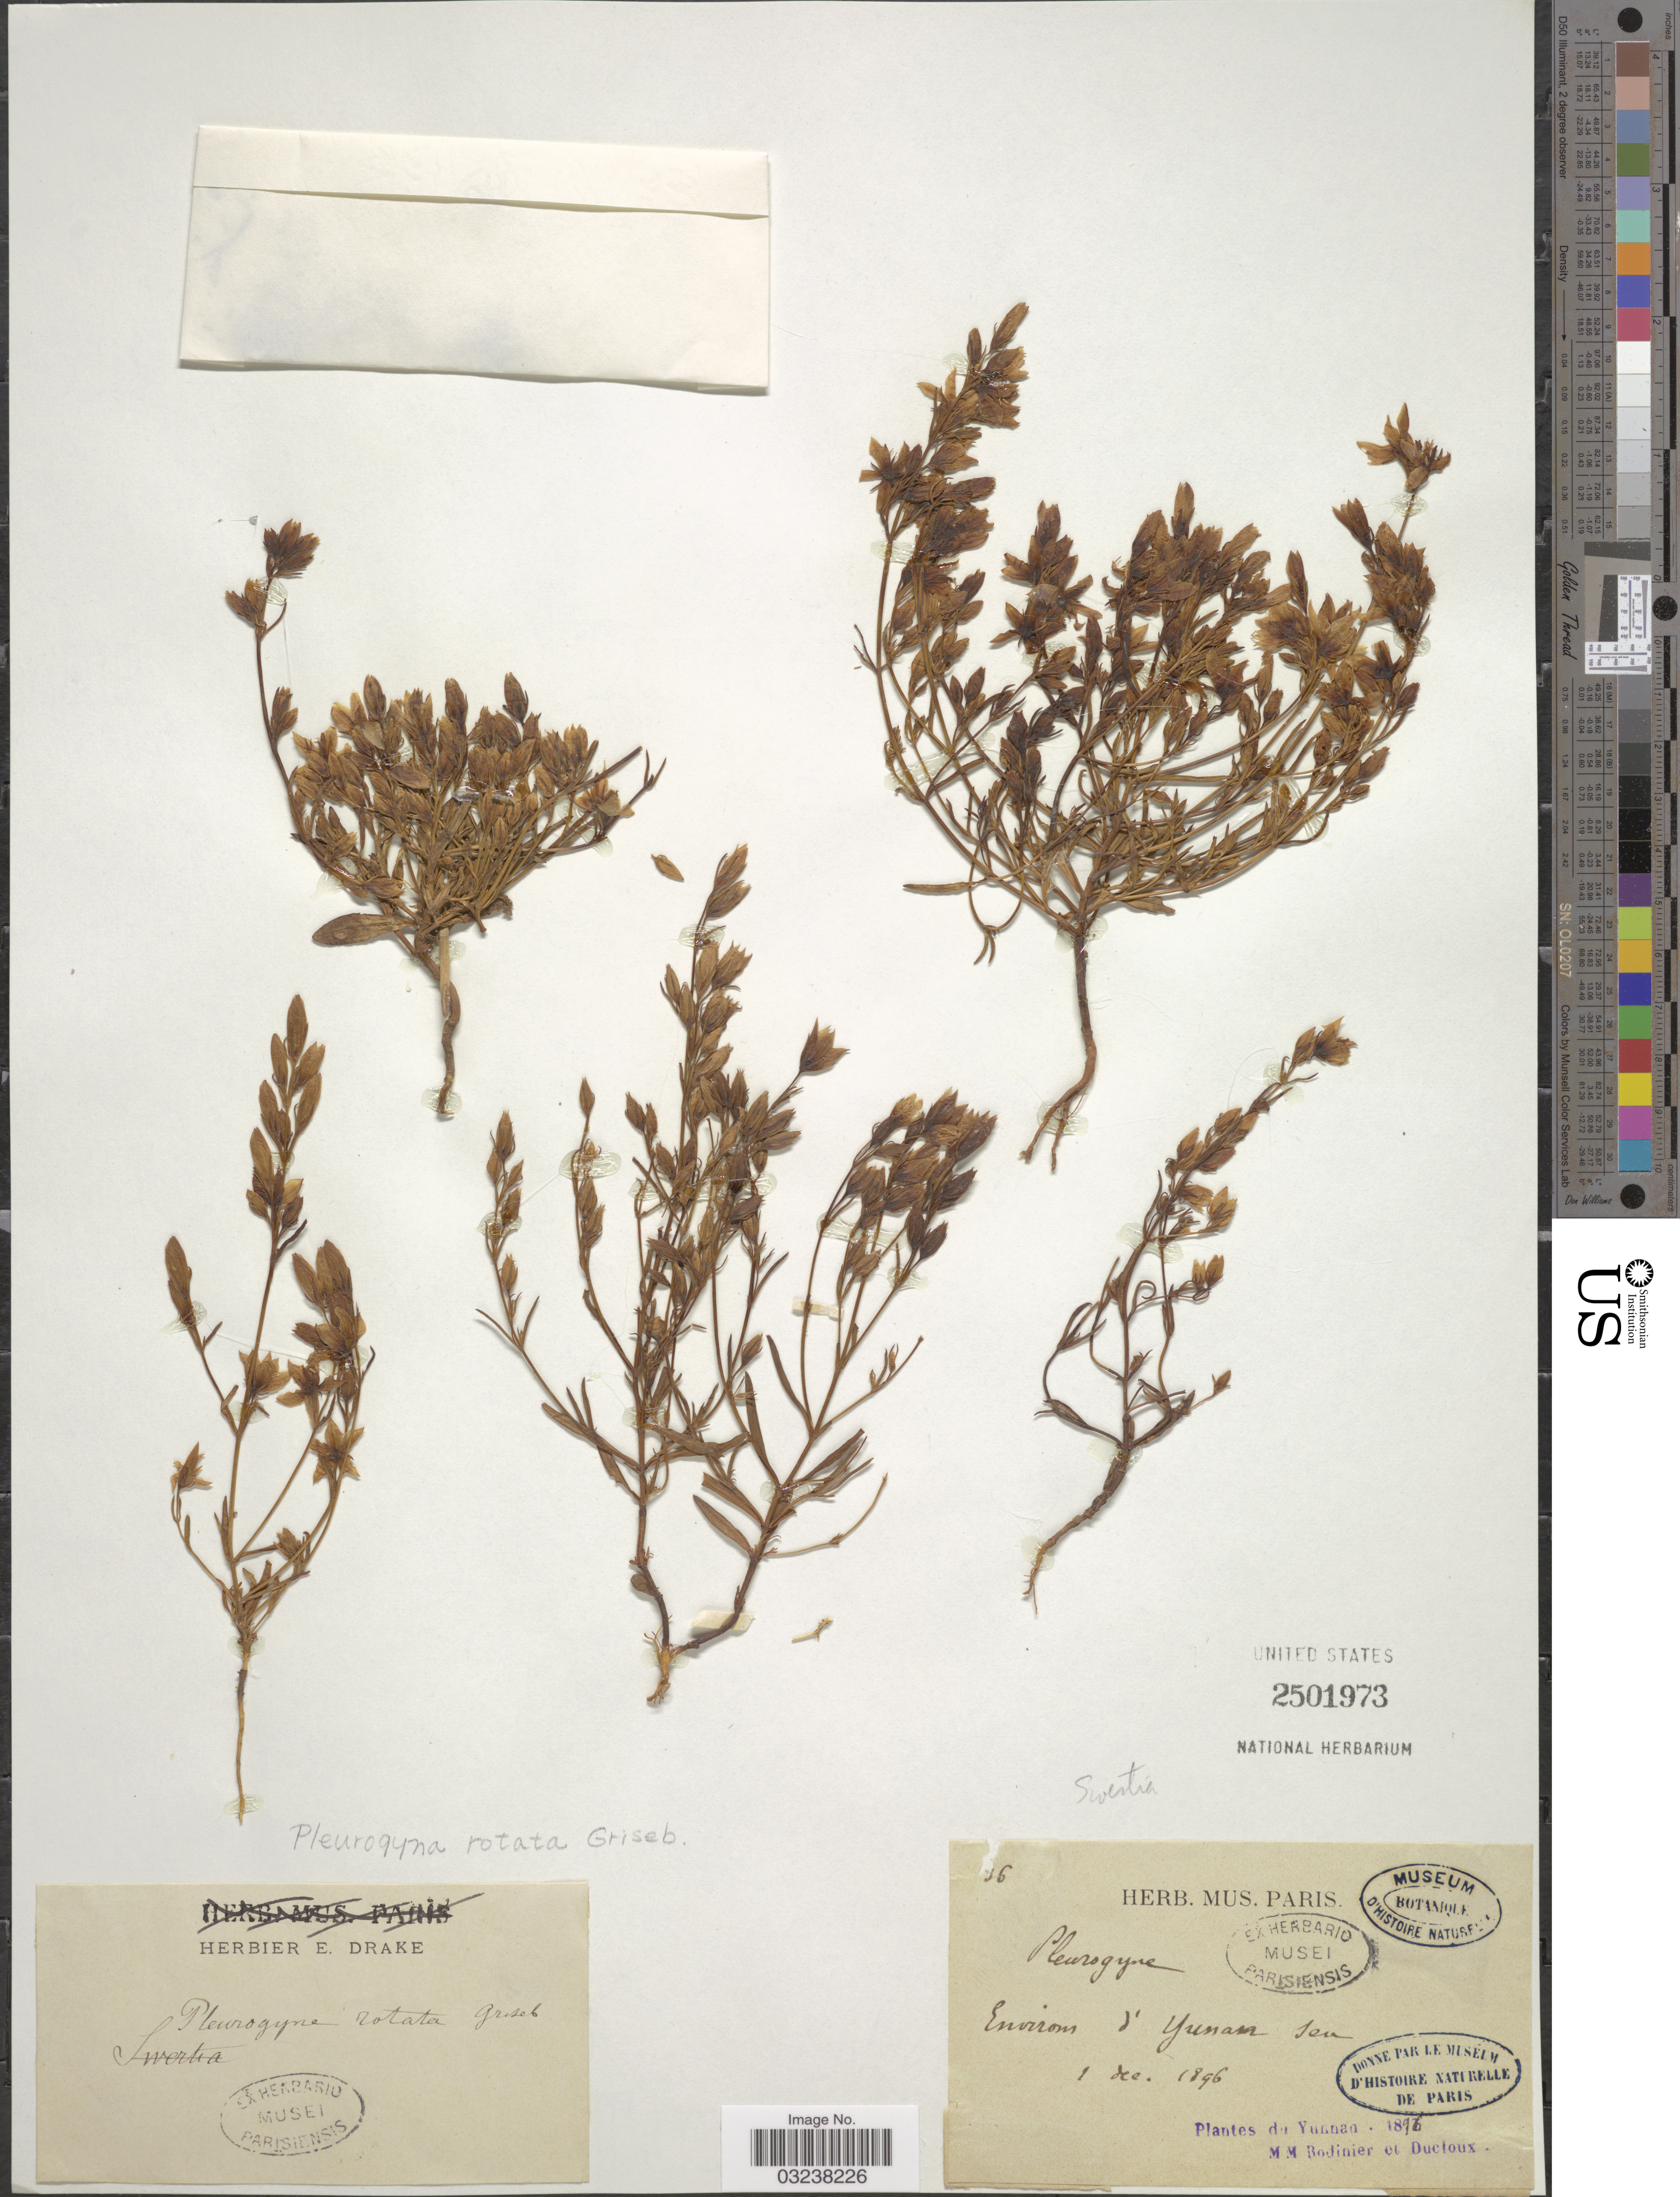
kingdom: Plantae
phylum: Tracheophyta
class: Magnoliopsida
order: Gentianales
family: Gentianaceae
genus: Lomatogonium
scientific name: Lomatogonium rotatum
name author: (L.) Fr.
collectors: M. Bodinier & -. Ducloux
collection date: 1896-12-01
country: China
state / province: Yunnan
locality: Environs d'Yunnan Sen.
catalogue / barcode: US 2501973